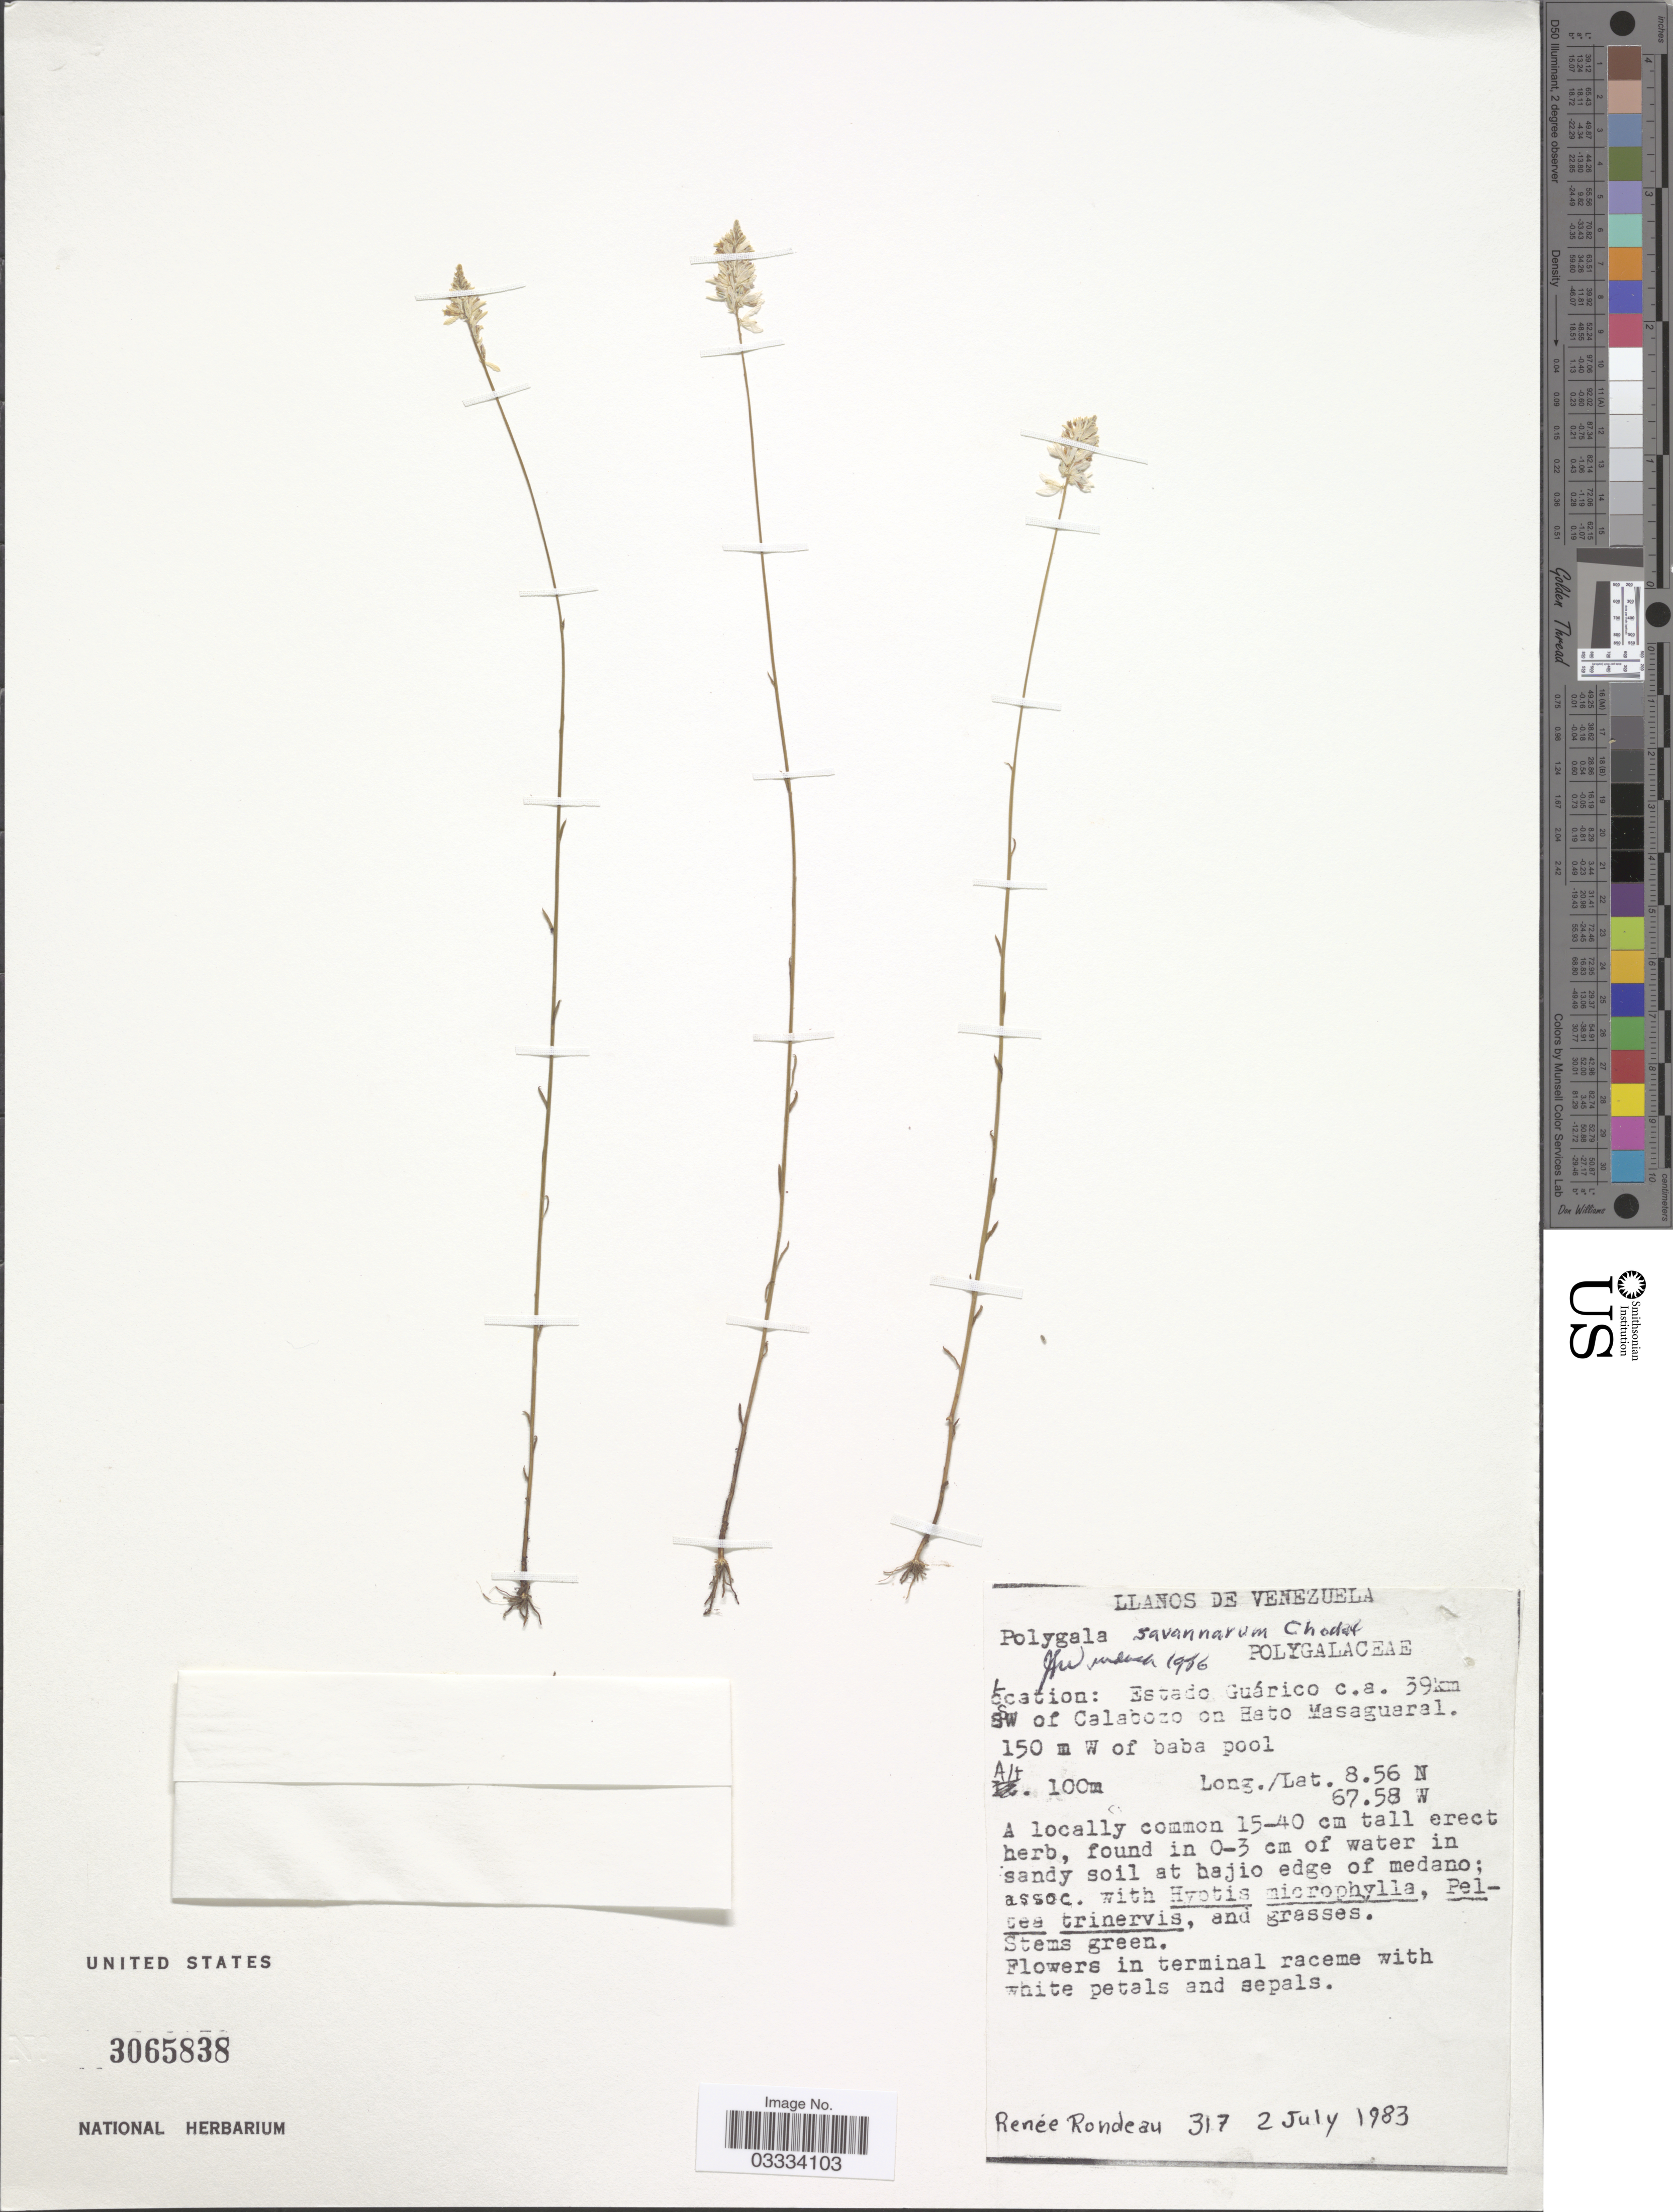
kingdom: Plantae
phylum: Tracheophyta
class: Magnoliopsida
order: Fabales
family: Polygalaceae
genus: Polygala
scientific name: Polygala savannarum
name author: Chodat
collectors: R. Rondeau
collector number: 317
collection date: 1983-07-02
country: Venezuela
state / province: Guárico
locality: C.a. 39km SW of Calabozo on Hato Masaguaral. 150 m W of baba pool.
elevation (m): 100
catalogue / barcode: US 3065838